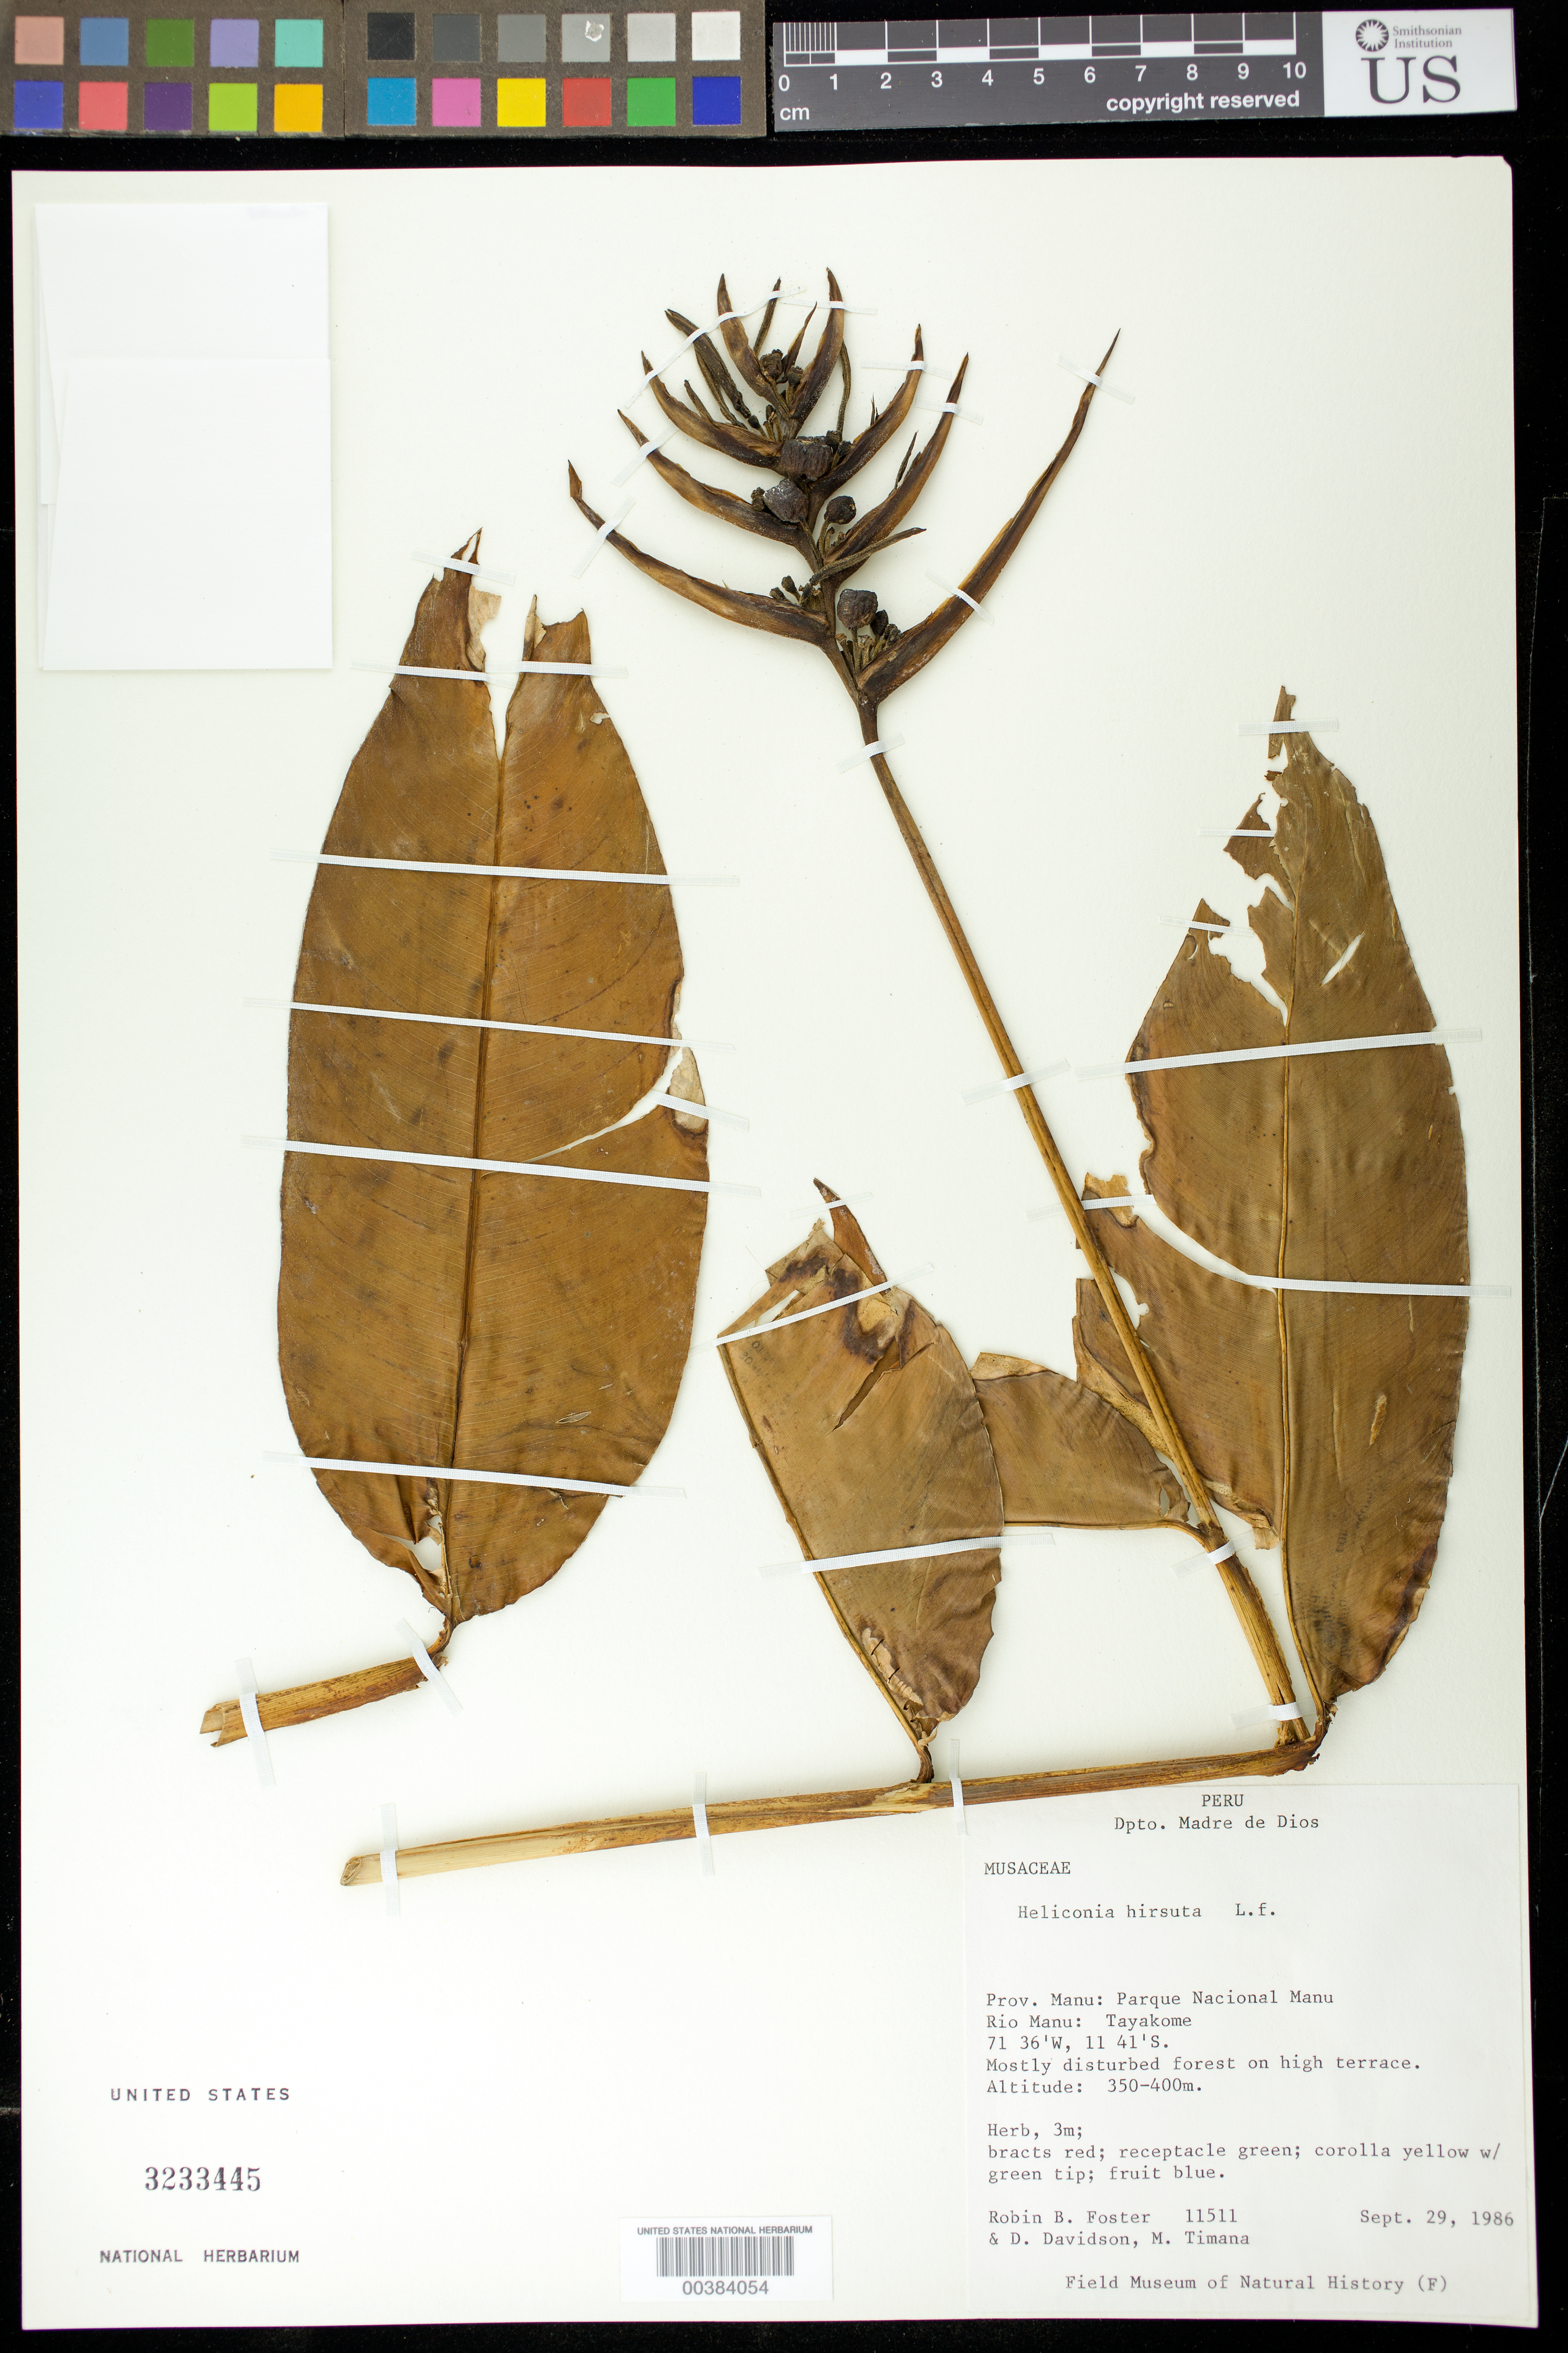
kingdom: Plantae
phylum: Tracheophyta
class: Liliopsida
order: Zingiberales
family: Heliconiaceae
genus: Heliconia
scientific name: Heliconia hirsuta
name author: L. f.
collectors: R. B. Foster, D. Davidson & M. E. Timaná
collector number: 11511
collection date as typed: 29 Sep 1986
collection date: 1986-09-29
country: Peru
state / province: Madre de Dios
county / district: Manú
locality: Parque nacional manu, rio manu, tayakome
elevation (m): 350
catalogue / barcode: US 3233445